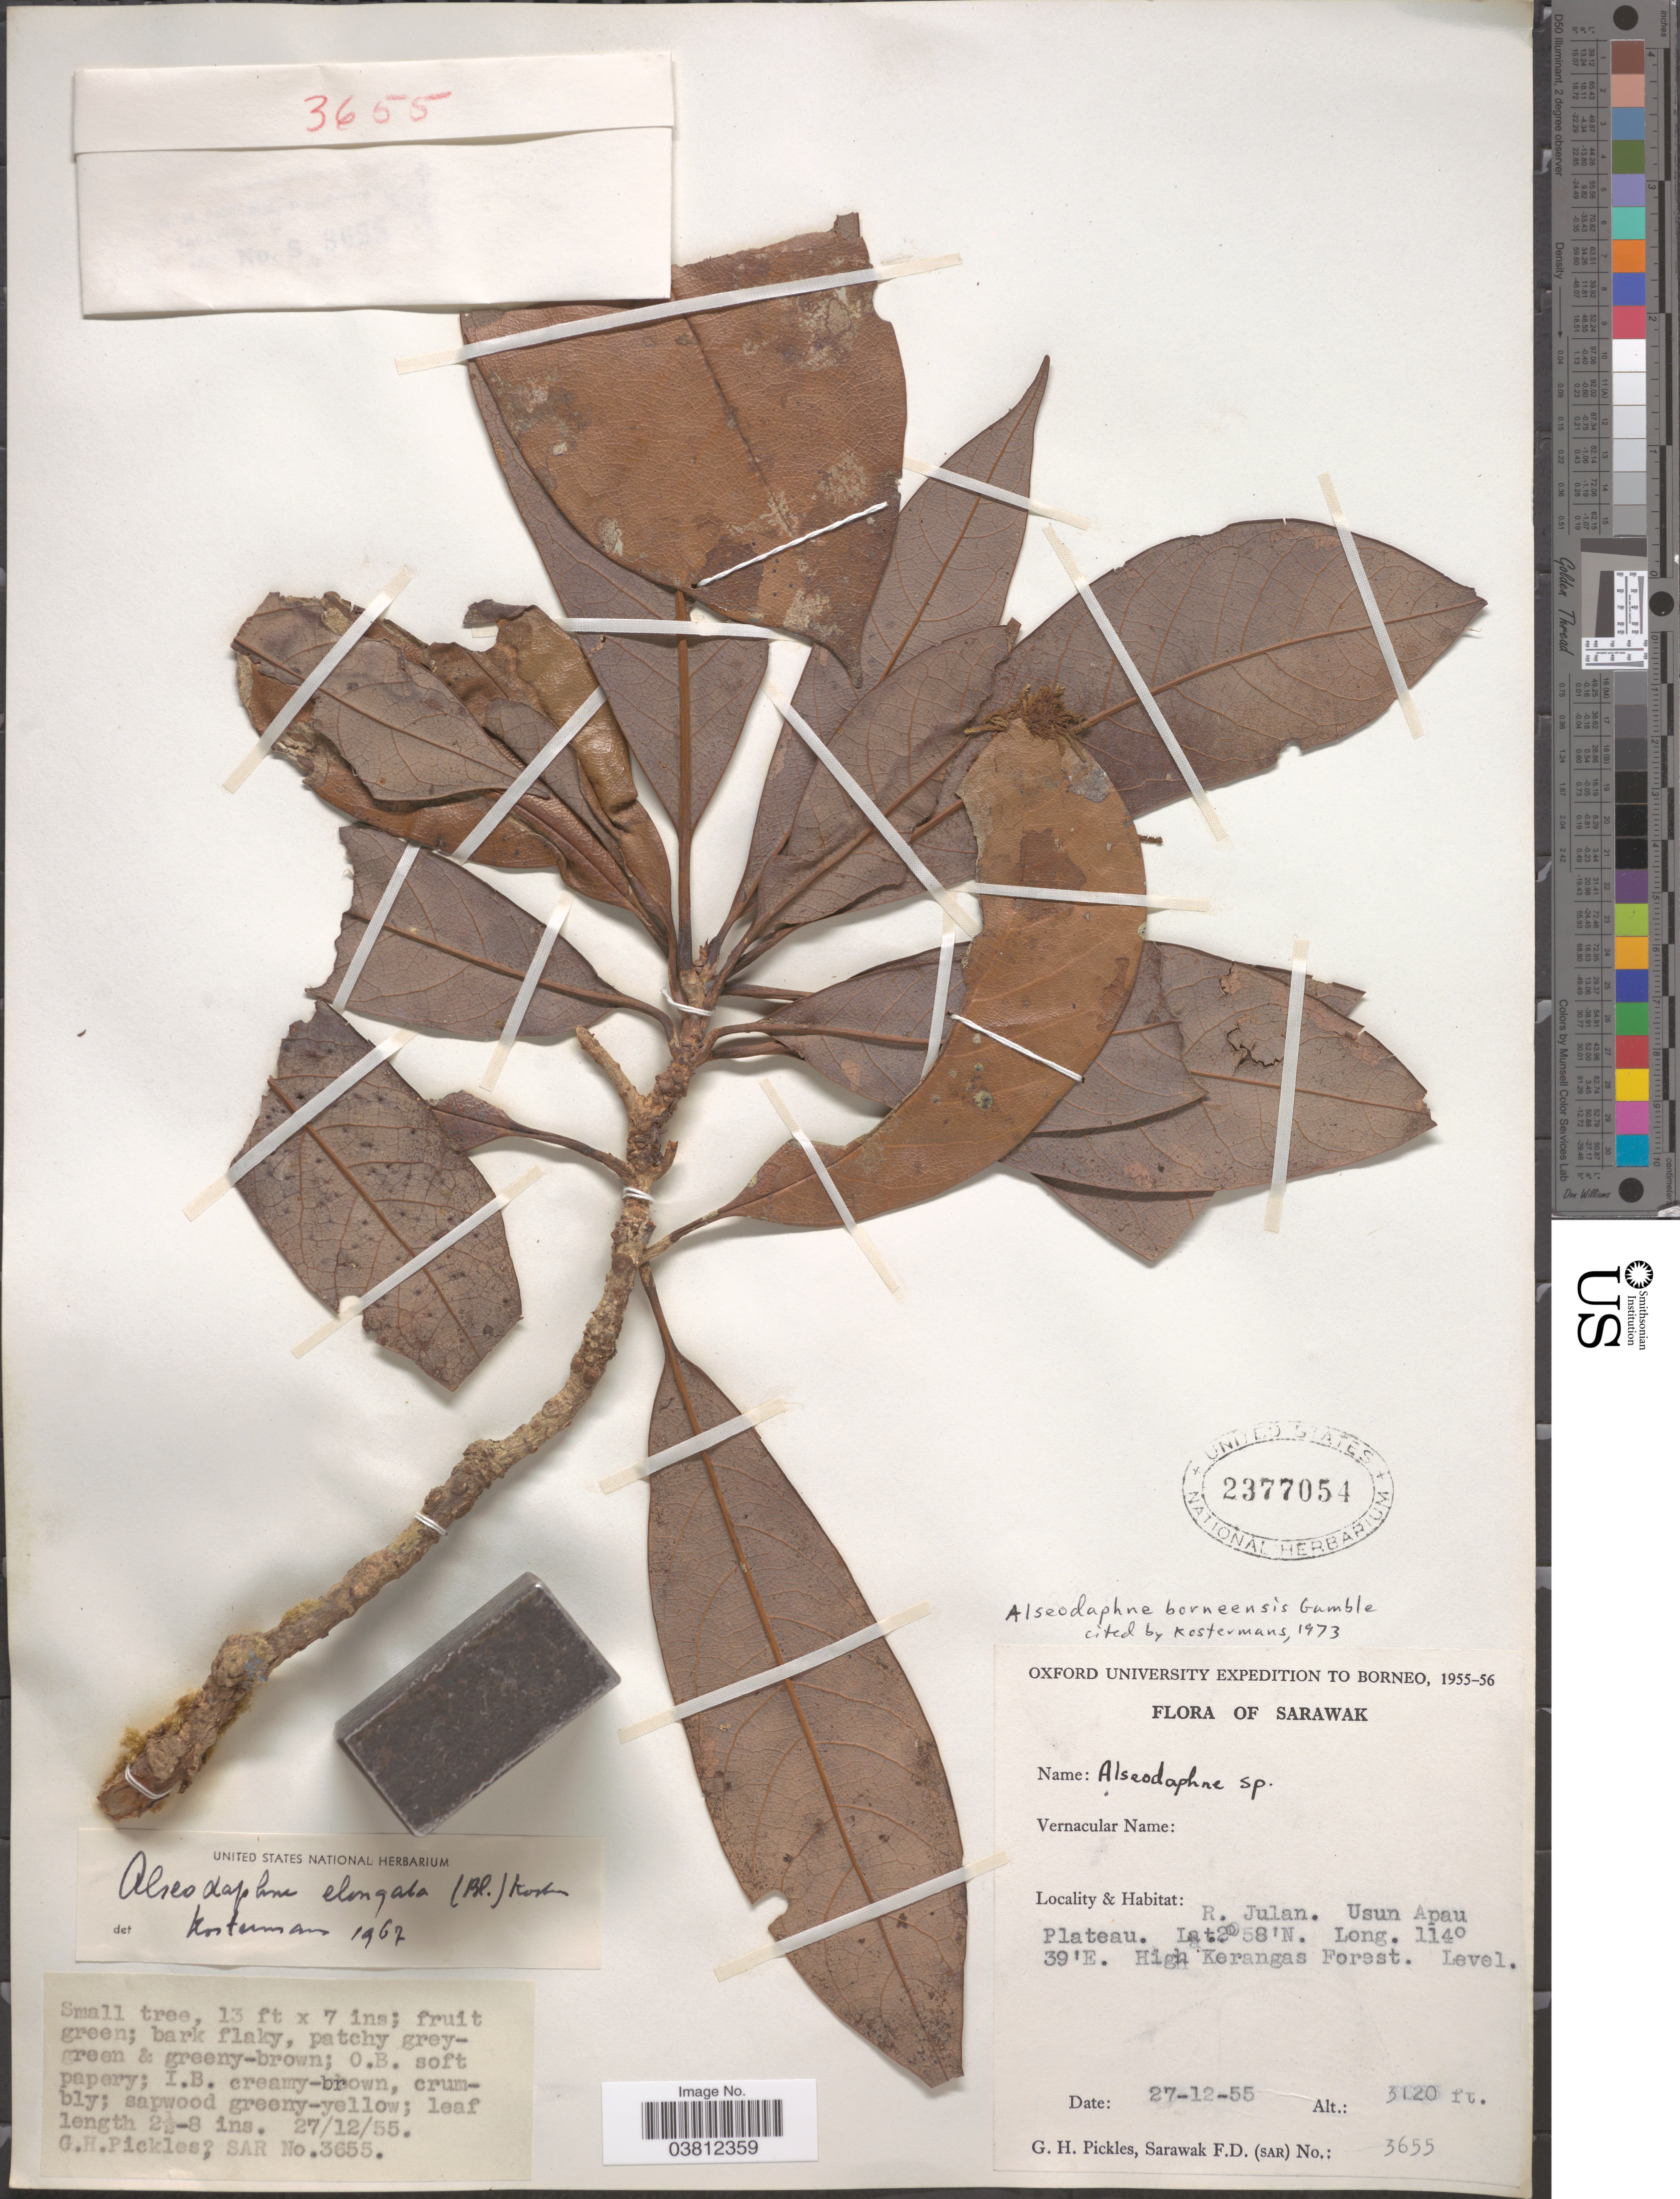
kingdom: Plantae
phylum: Tracheophyta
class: Magnoliopsida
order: Laurales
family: Lauraceae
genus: Alseodaphne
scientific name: Alseodaphne borneensis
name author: Gamble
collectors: G. Pickles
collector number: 3655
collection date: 1955-12-27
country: Malaysia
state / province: Sarawak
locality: Borneo. R. Julan. Usun Apau Plateau. High Kerangas Forest.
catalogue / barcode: US 2377054